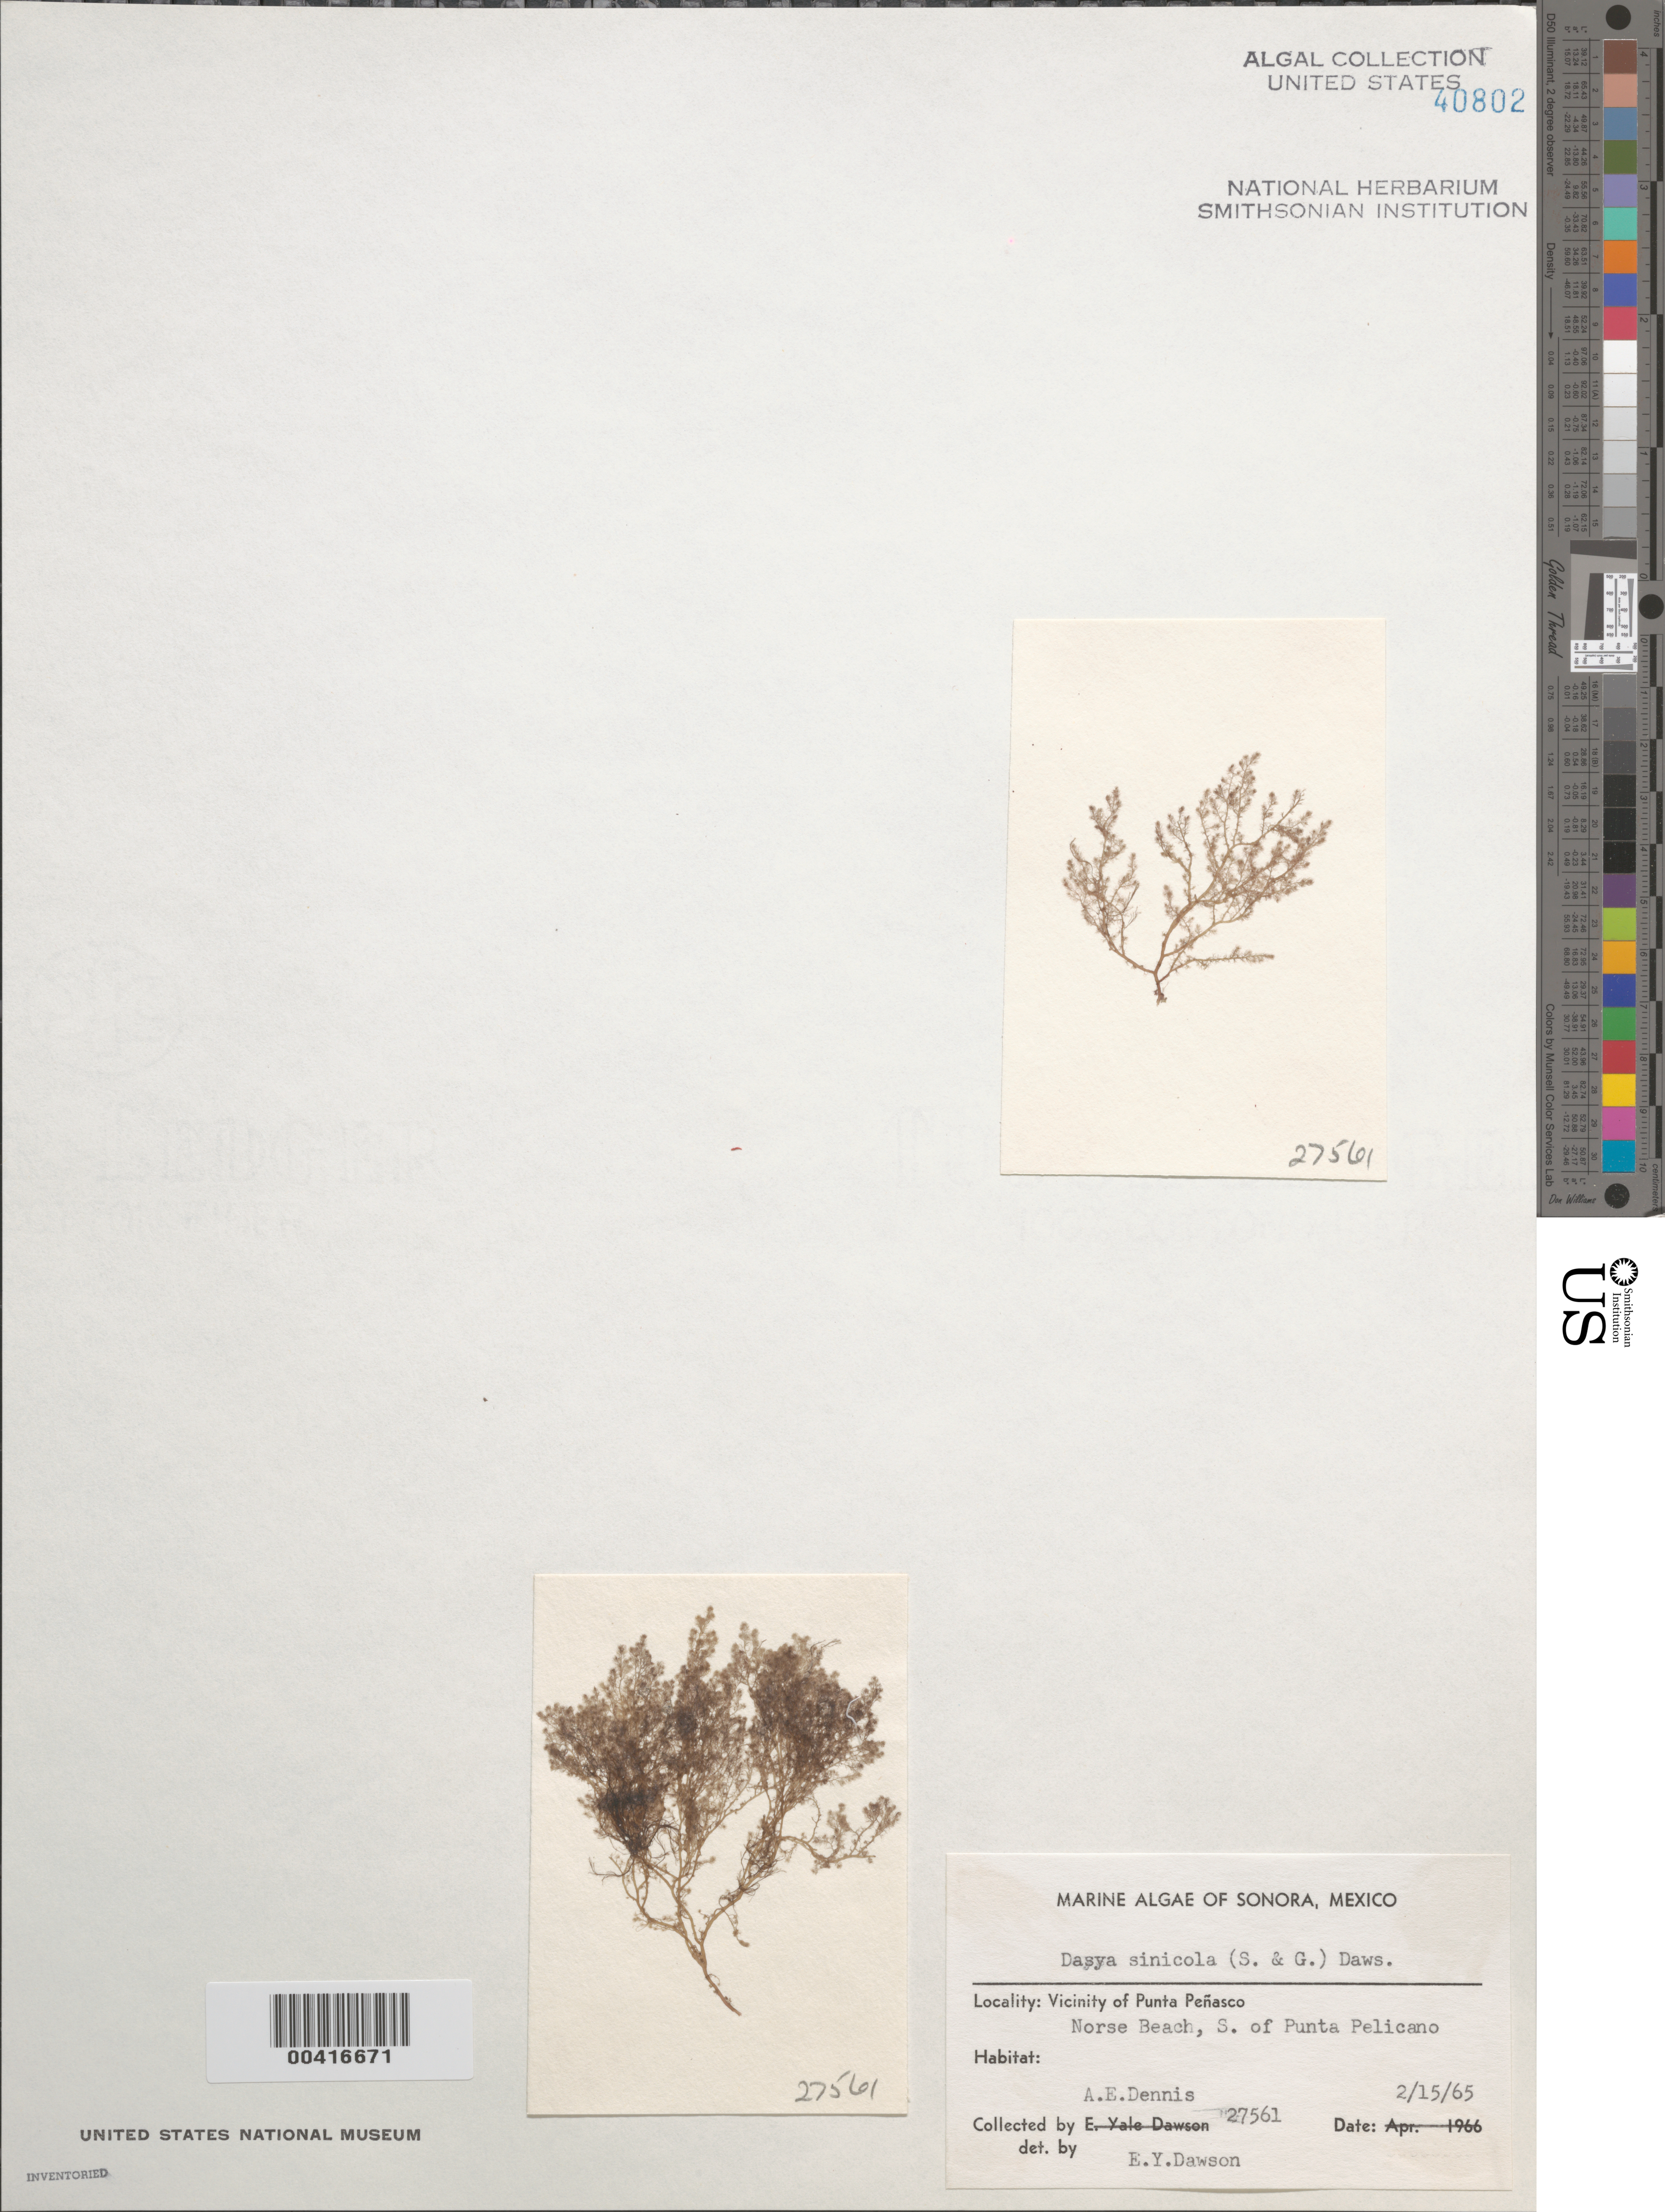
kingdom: Plantae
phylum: Rhodophyta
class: Florideophyceae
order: Ceramiales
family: Dasyaceae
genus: Dasya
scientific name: Dasya sinicola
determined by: Dawson, E. Y.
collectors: A. Dennis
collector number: EYD 27561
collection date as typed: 15 Feb 1965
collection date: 1965-02-15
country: Mexico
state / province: Sonora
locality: Norse beach, south of punta pelicano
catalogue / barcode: US 40802